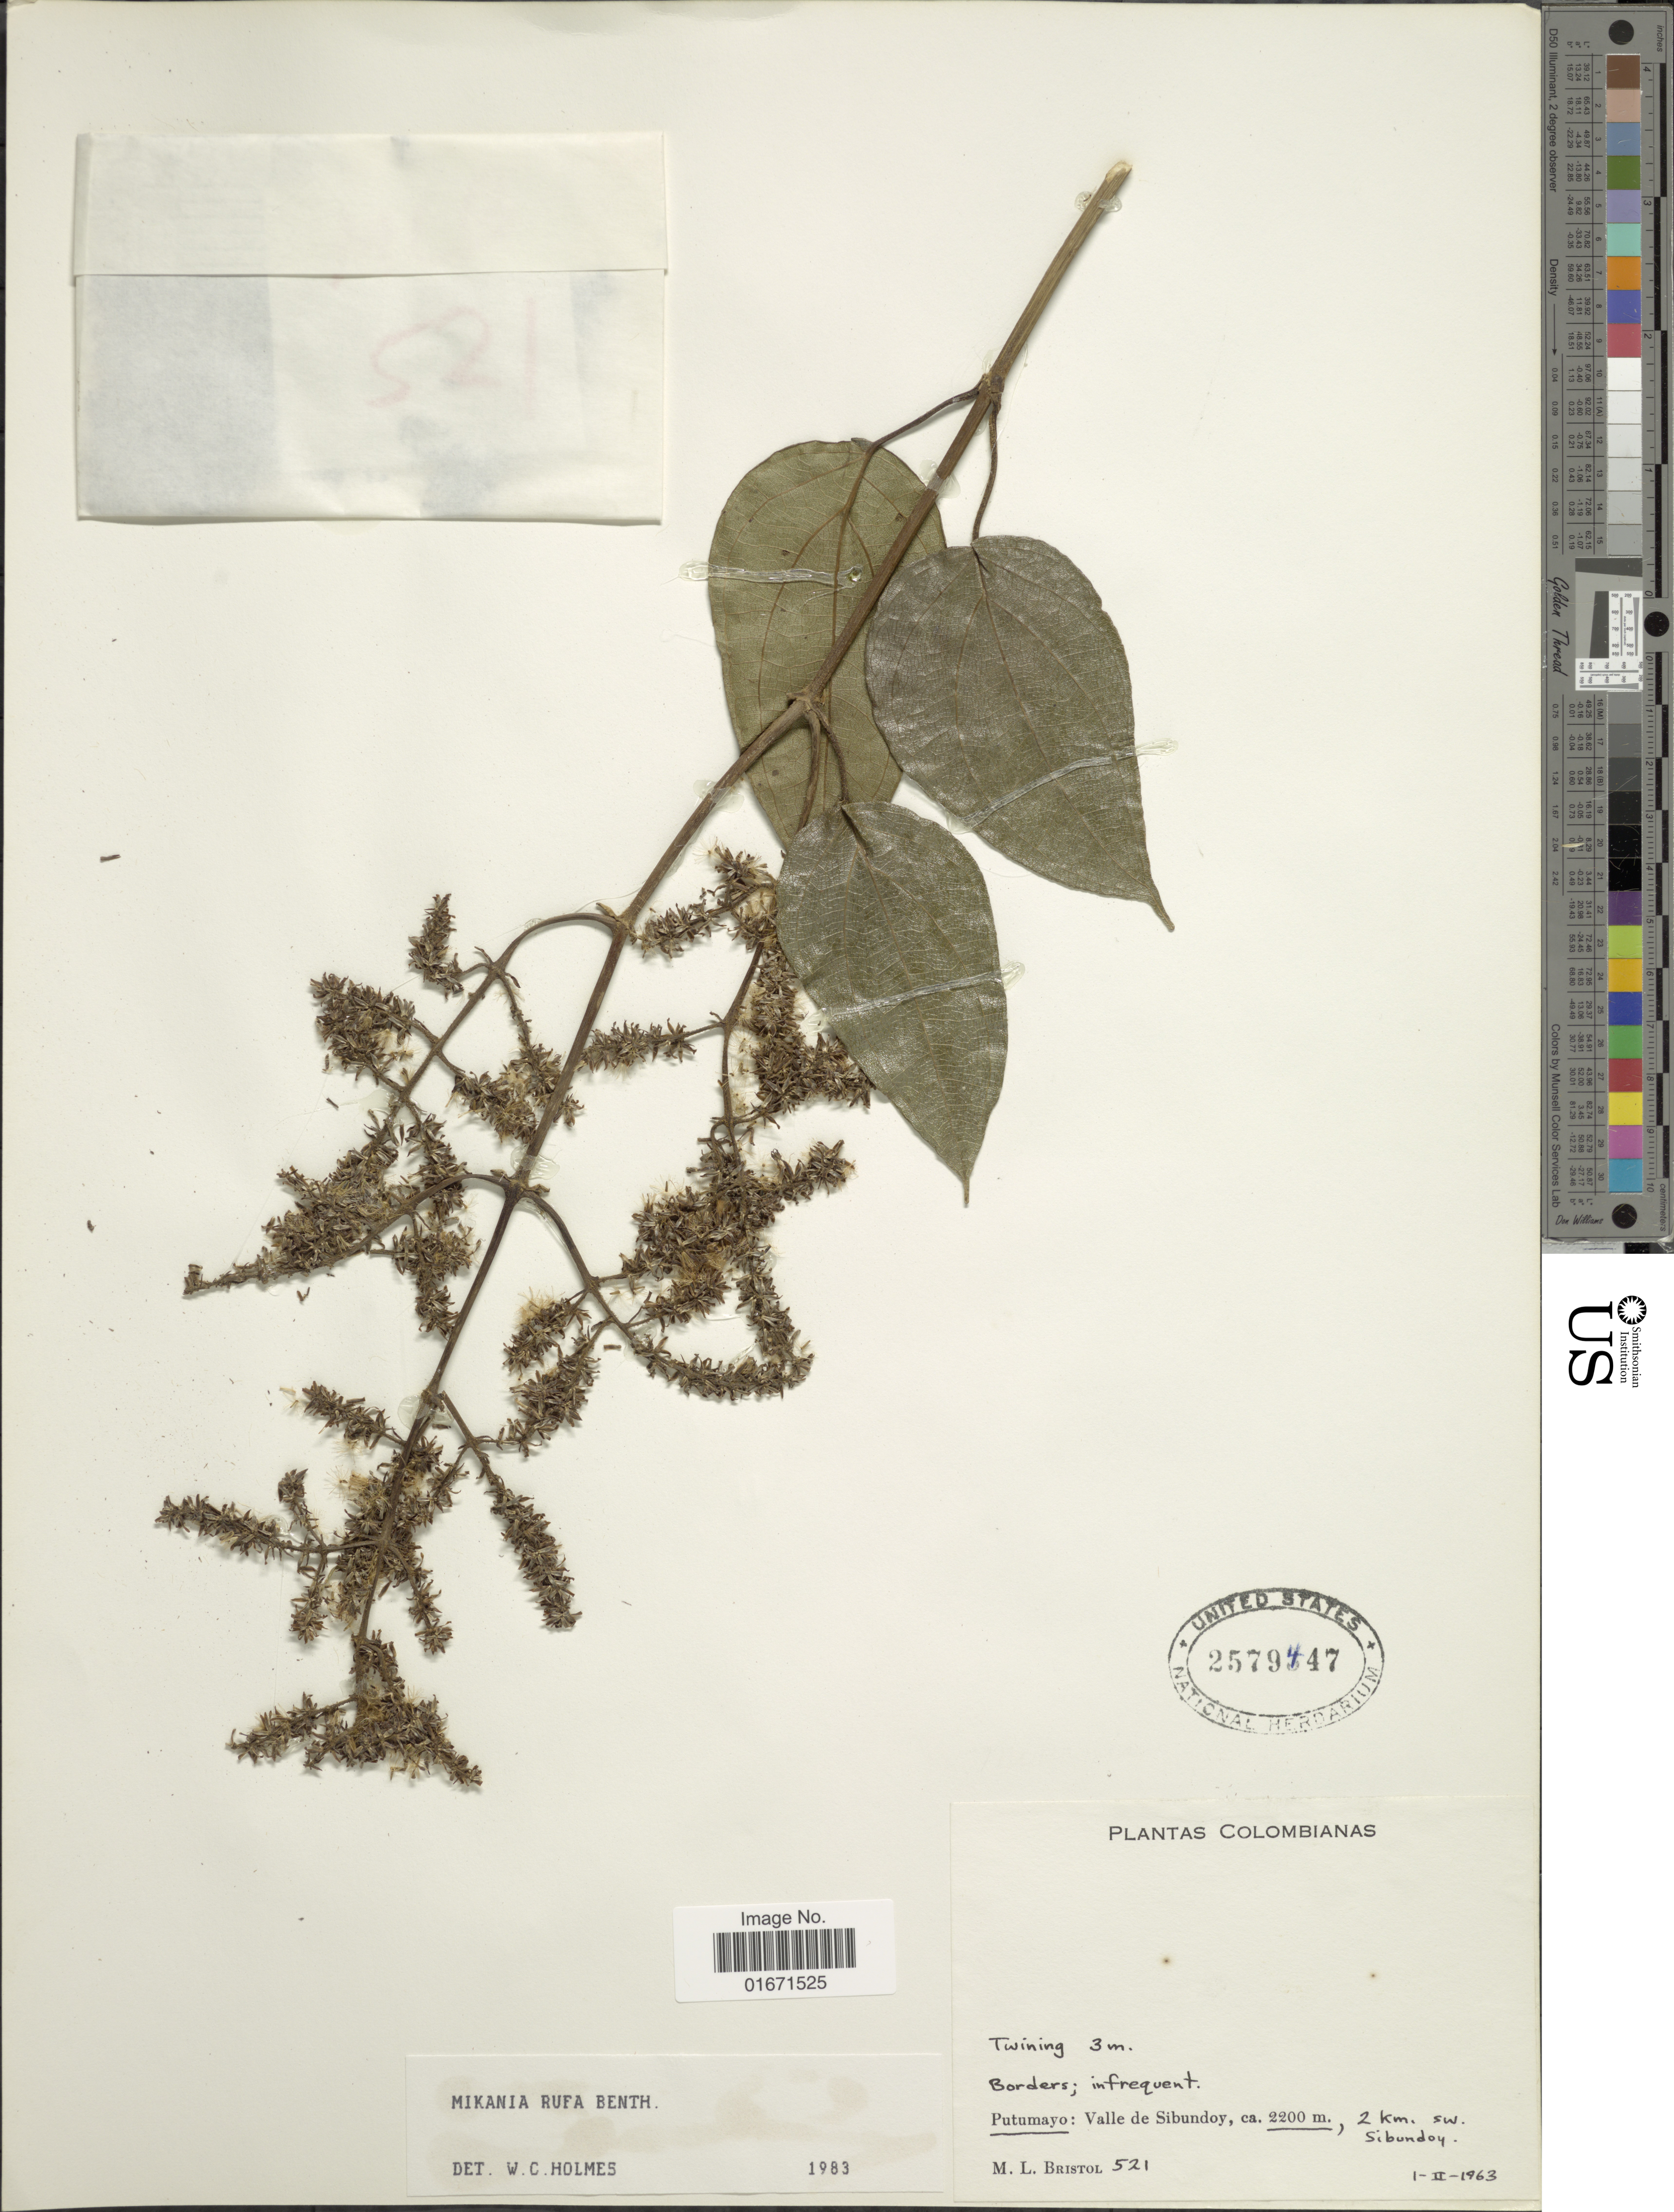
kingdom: Plantae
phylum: Tracheophyta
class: Magnoliopsida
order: Asterales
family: Asteraceae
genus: Mikania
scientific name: Mikania rufa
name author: Benth.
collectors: M. L. Bristol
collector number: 521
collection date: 1963-02-01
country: Colombia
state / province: Putumayo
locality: Putumayo: Valle de Sibundoy, 2 km. sw. Sibundoy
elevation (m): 2200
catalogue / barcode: US 2579447